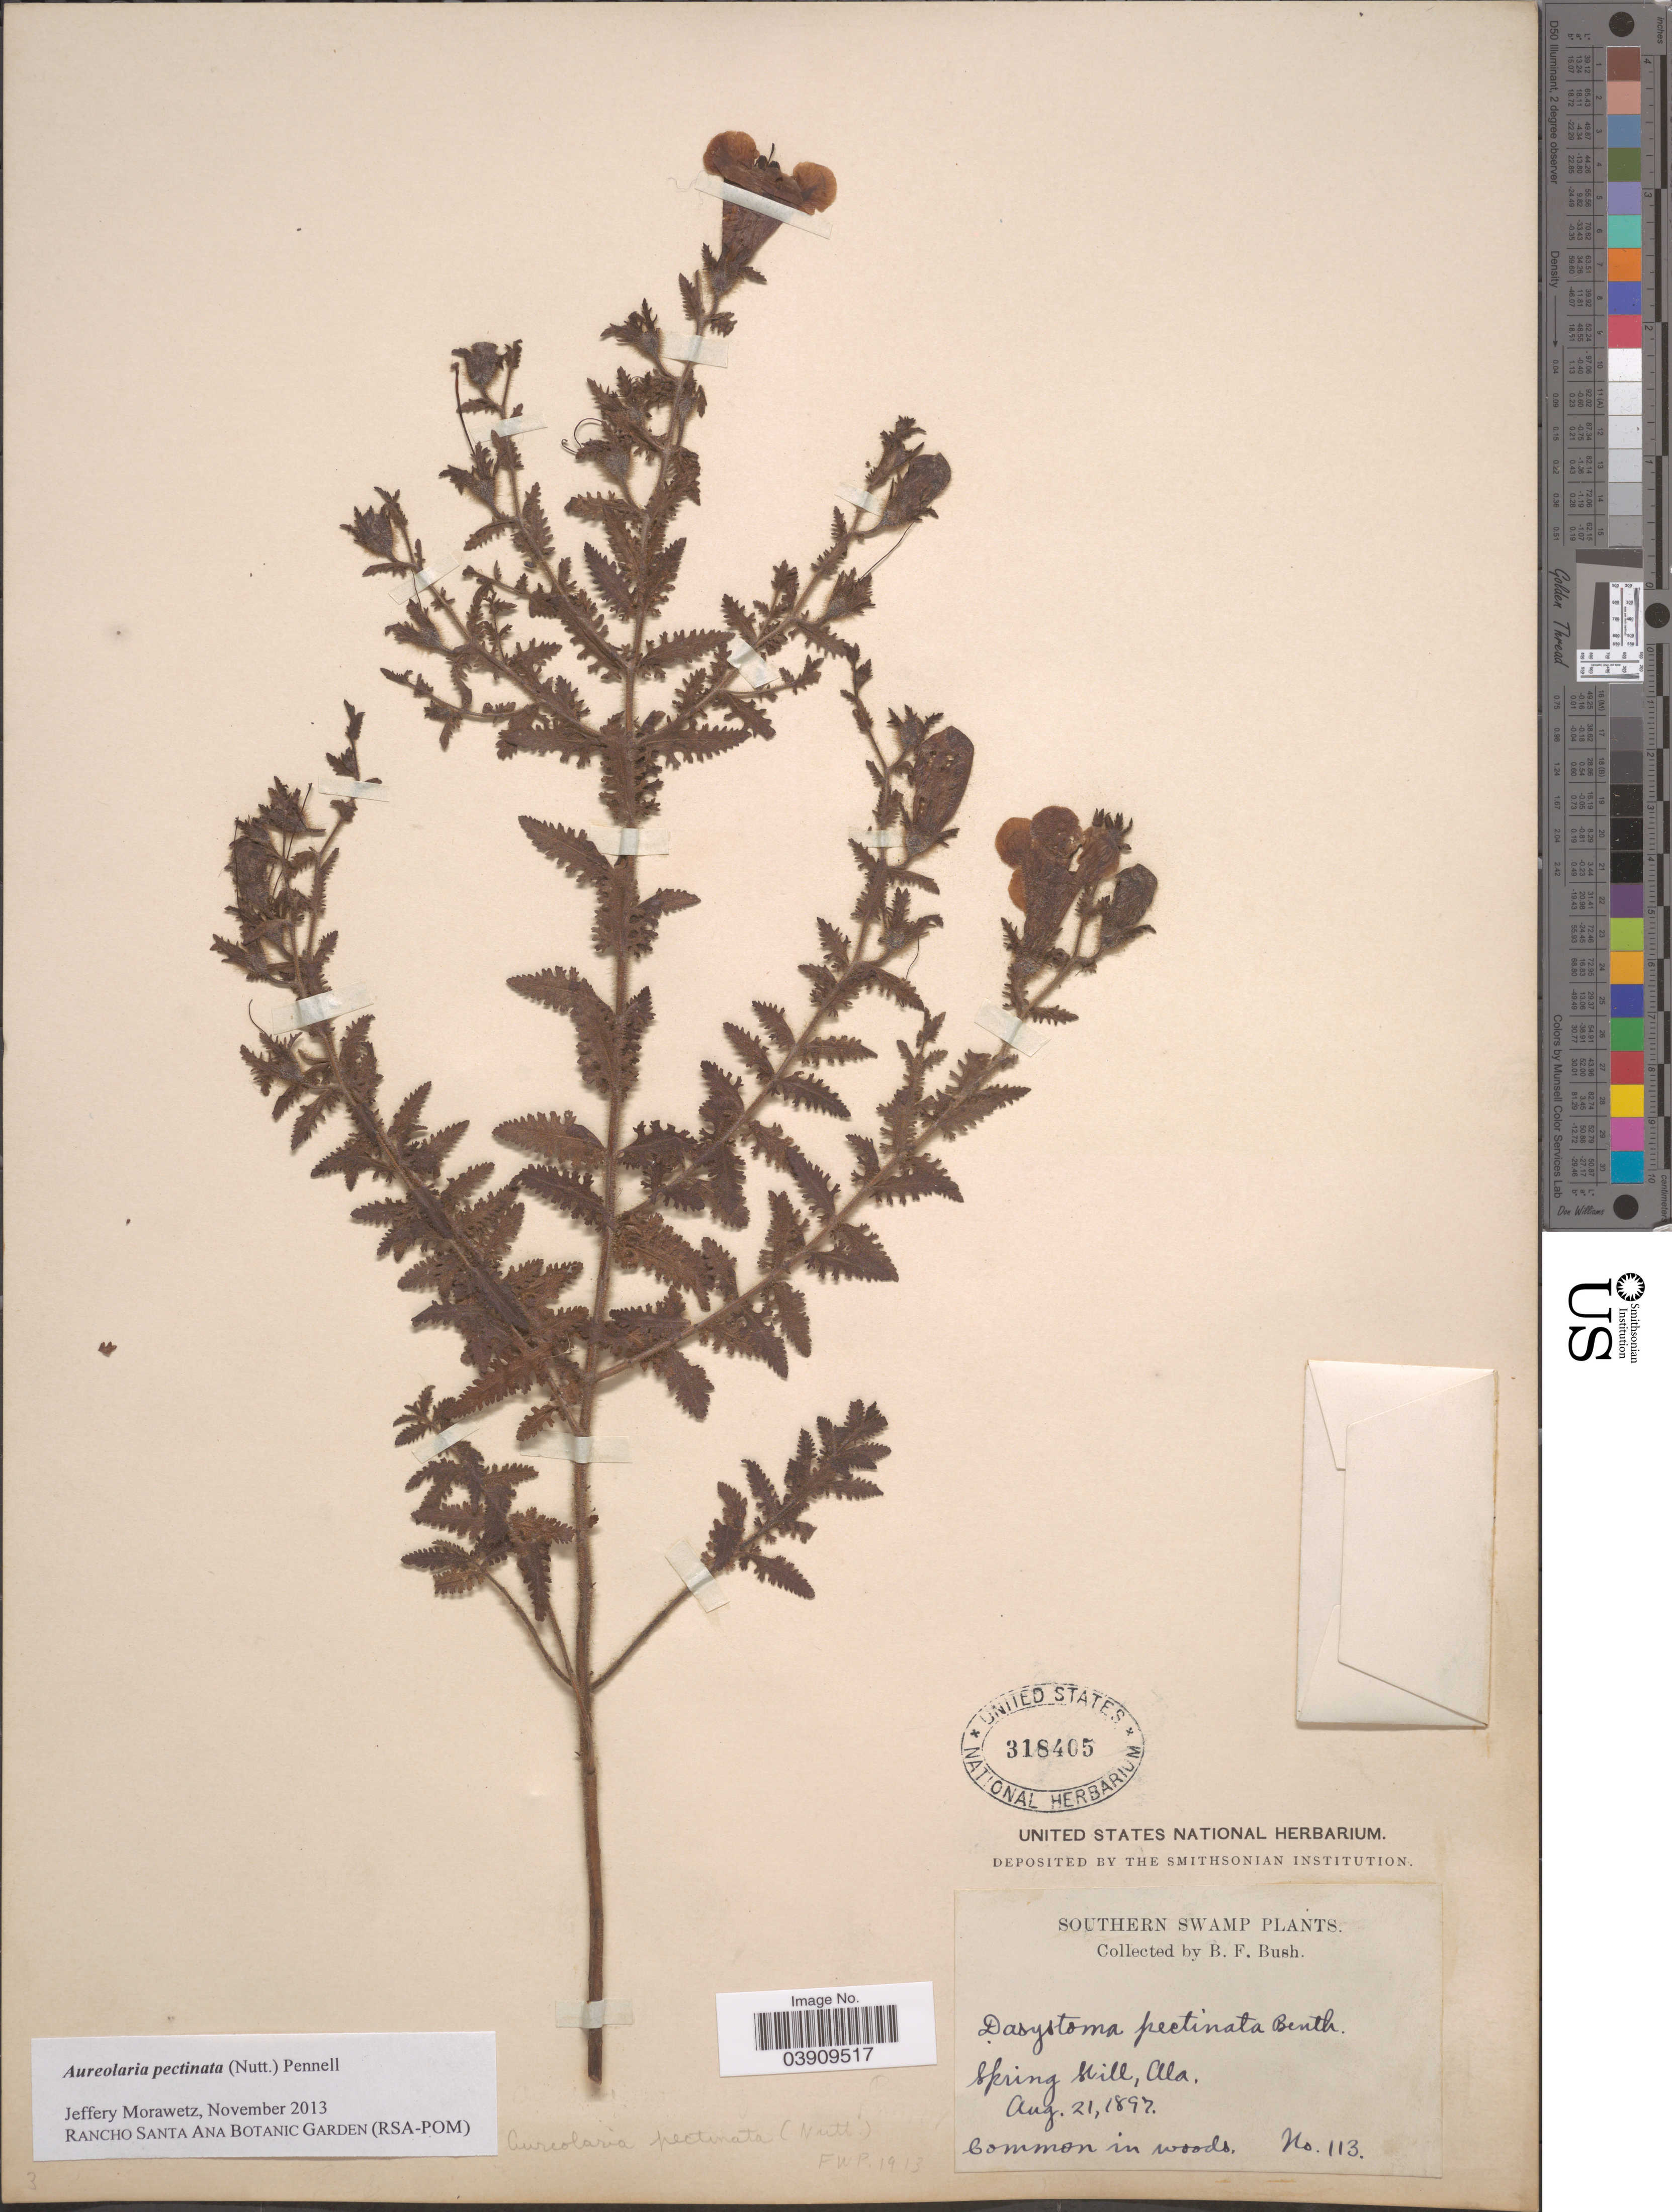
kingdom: Plantae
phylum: Tracheophyta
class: Magnoliopsida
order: Lamiales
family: Orobanchaceae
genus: Aureolaria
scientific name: Aureolaria pectinata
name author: (Nutt.) Pennell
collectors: B. F. Bush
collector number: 113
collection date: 1897-08-21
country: United States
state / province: Alabama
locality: Southern Swamp. Spring Hill.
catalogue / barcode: US 318405